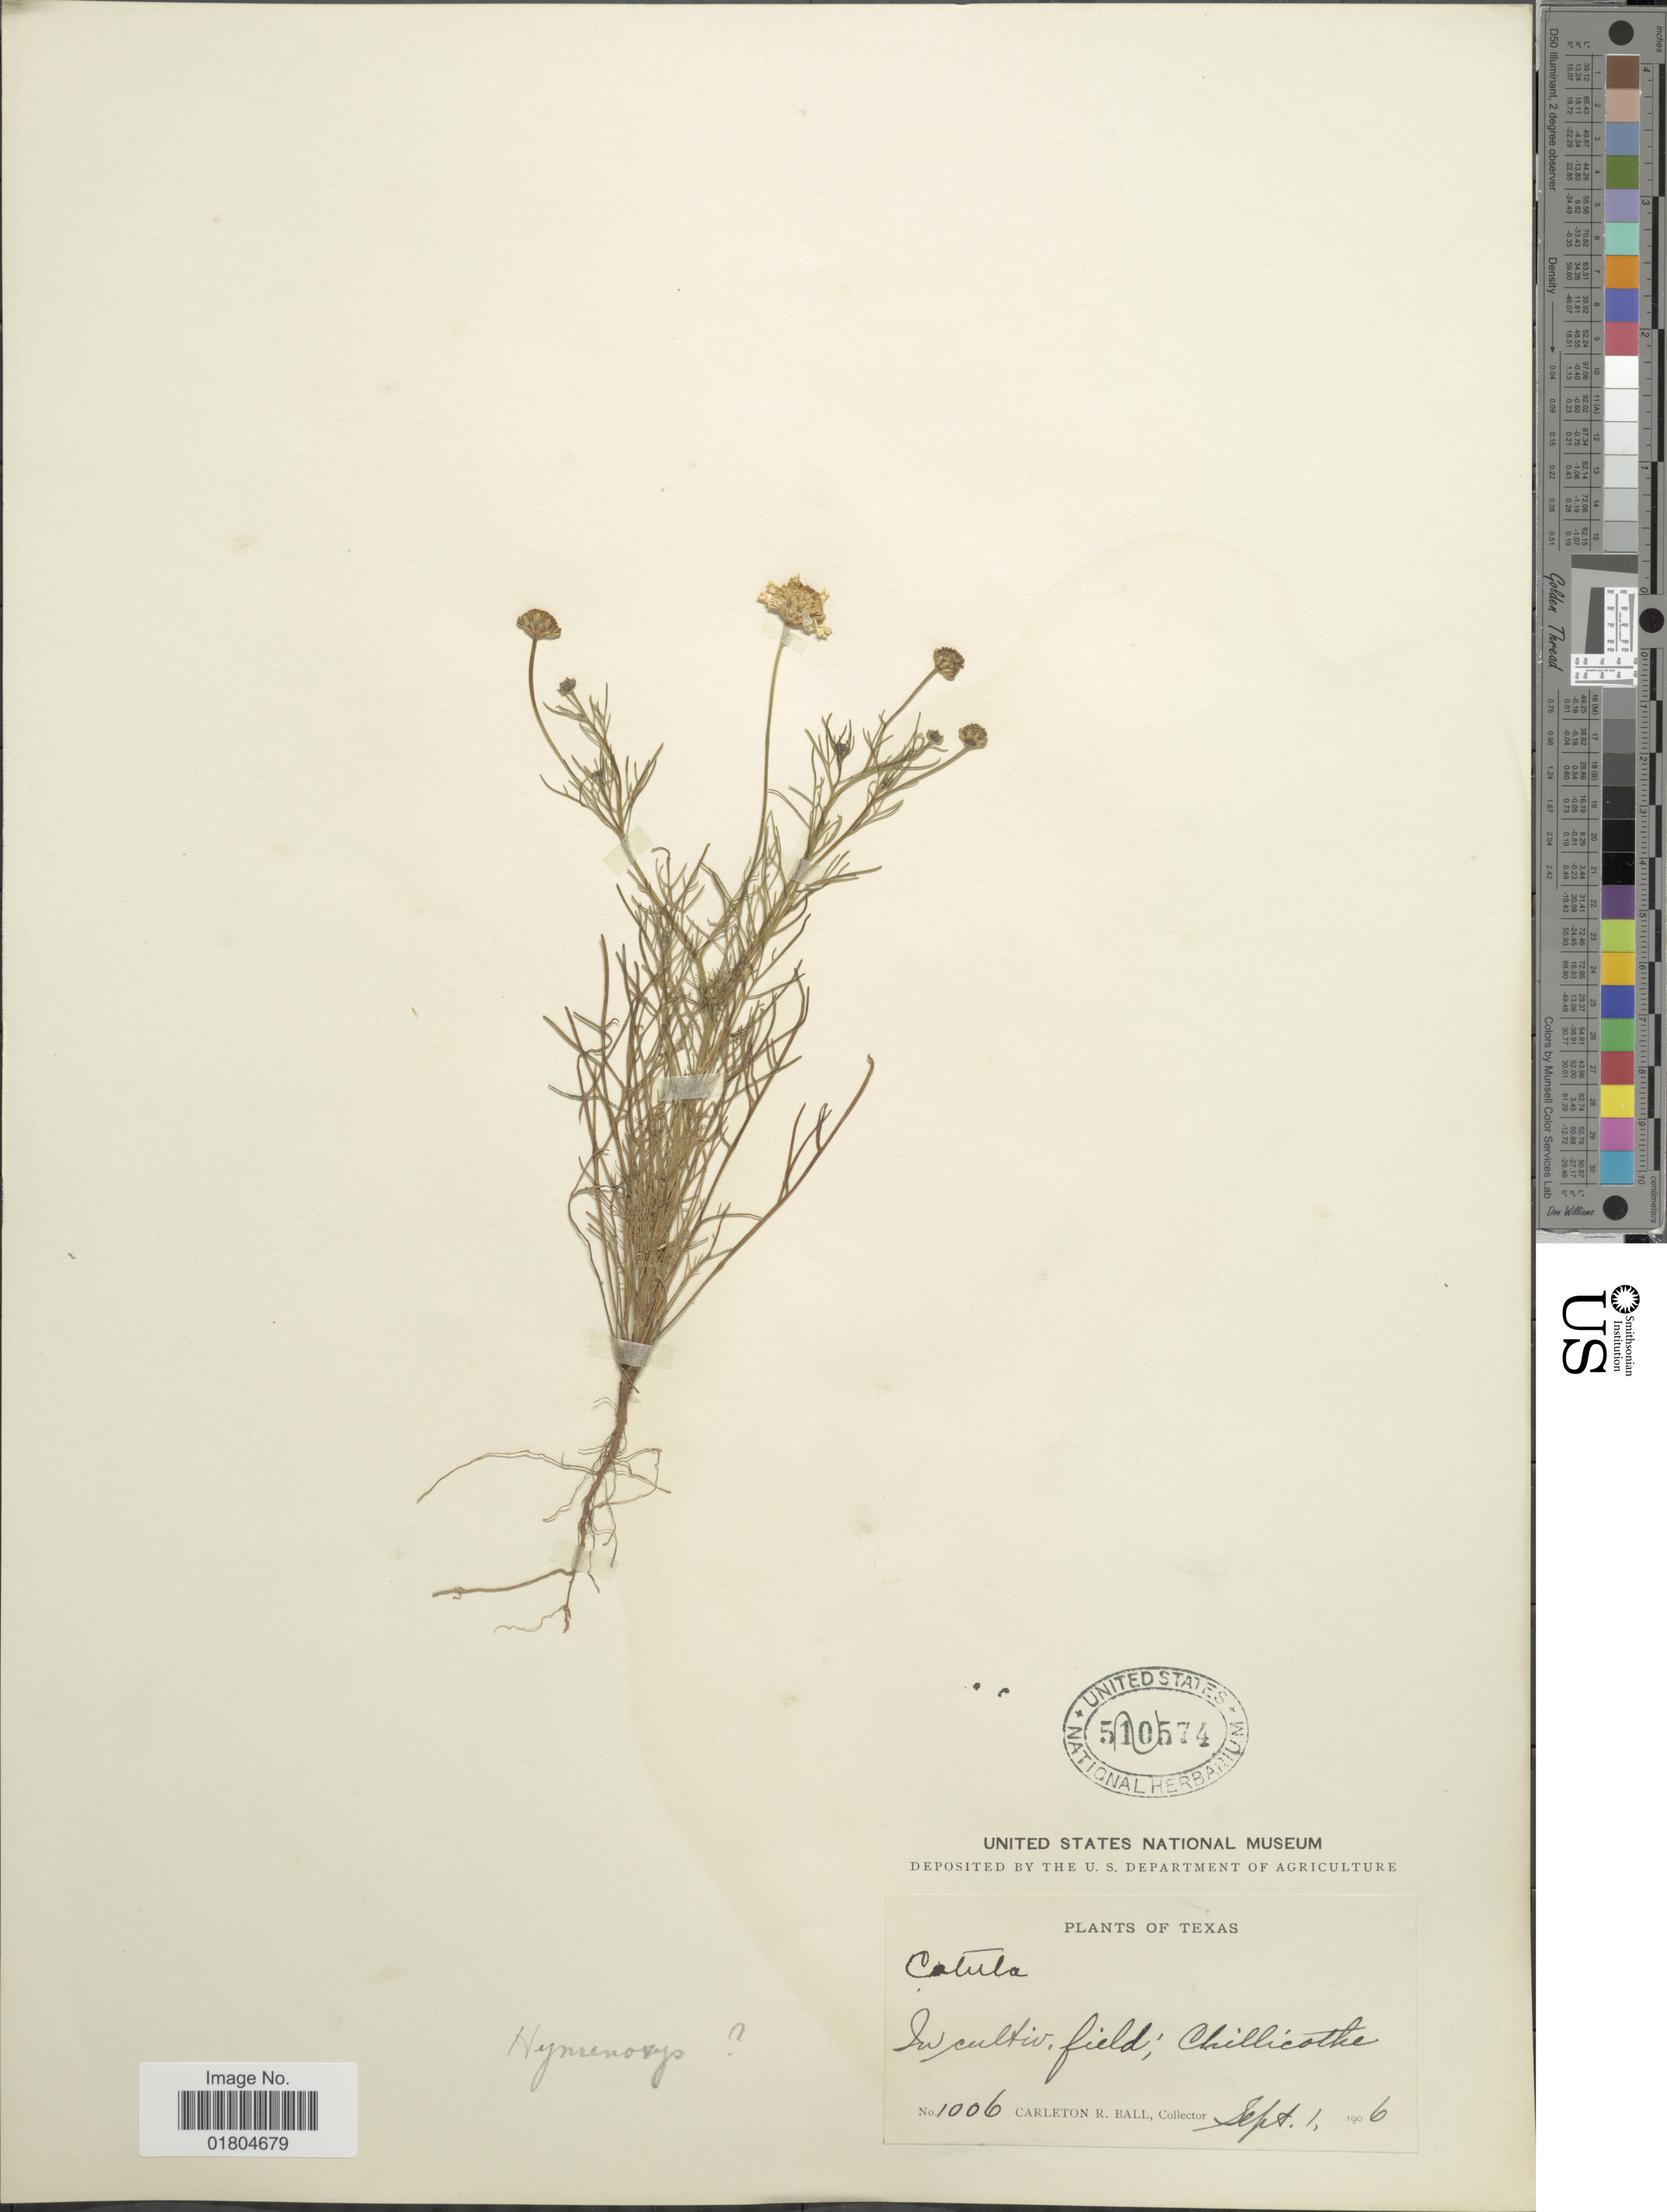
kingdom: Plantae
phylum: Tracheophyta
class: Magnoliopsida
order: Asterales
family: Asteraceae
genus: Hymenoxys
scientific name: Hymenoxys odorata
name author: DC.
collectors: C. R. Ball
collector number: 1006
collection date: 1906-09-01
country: United States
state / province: Texas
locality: Chillicothe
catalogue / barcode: US 510574